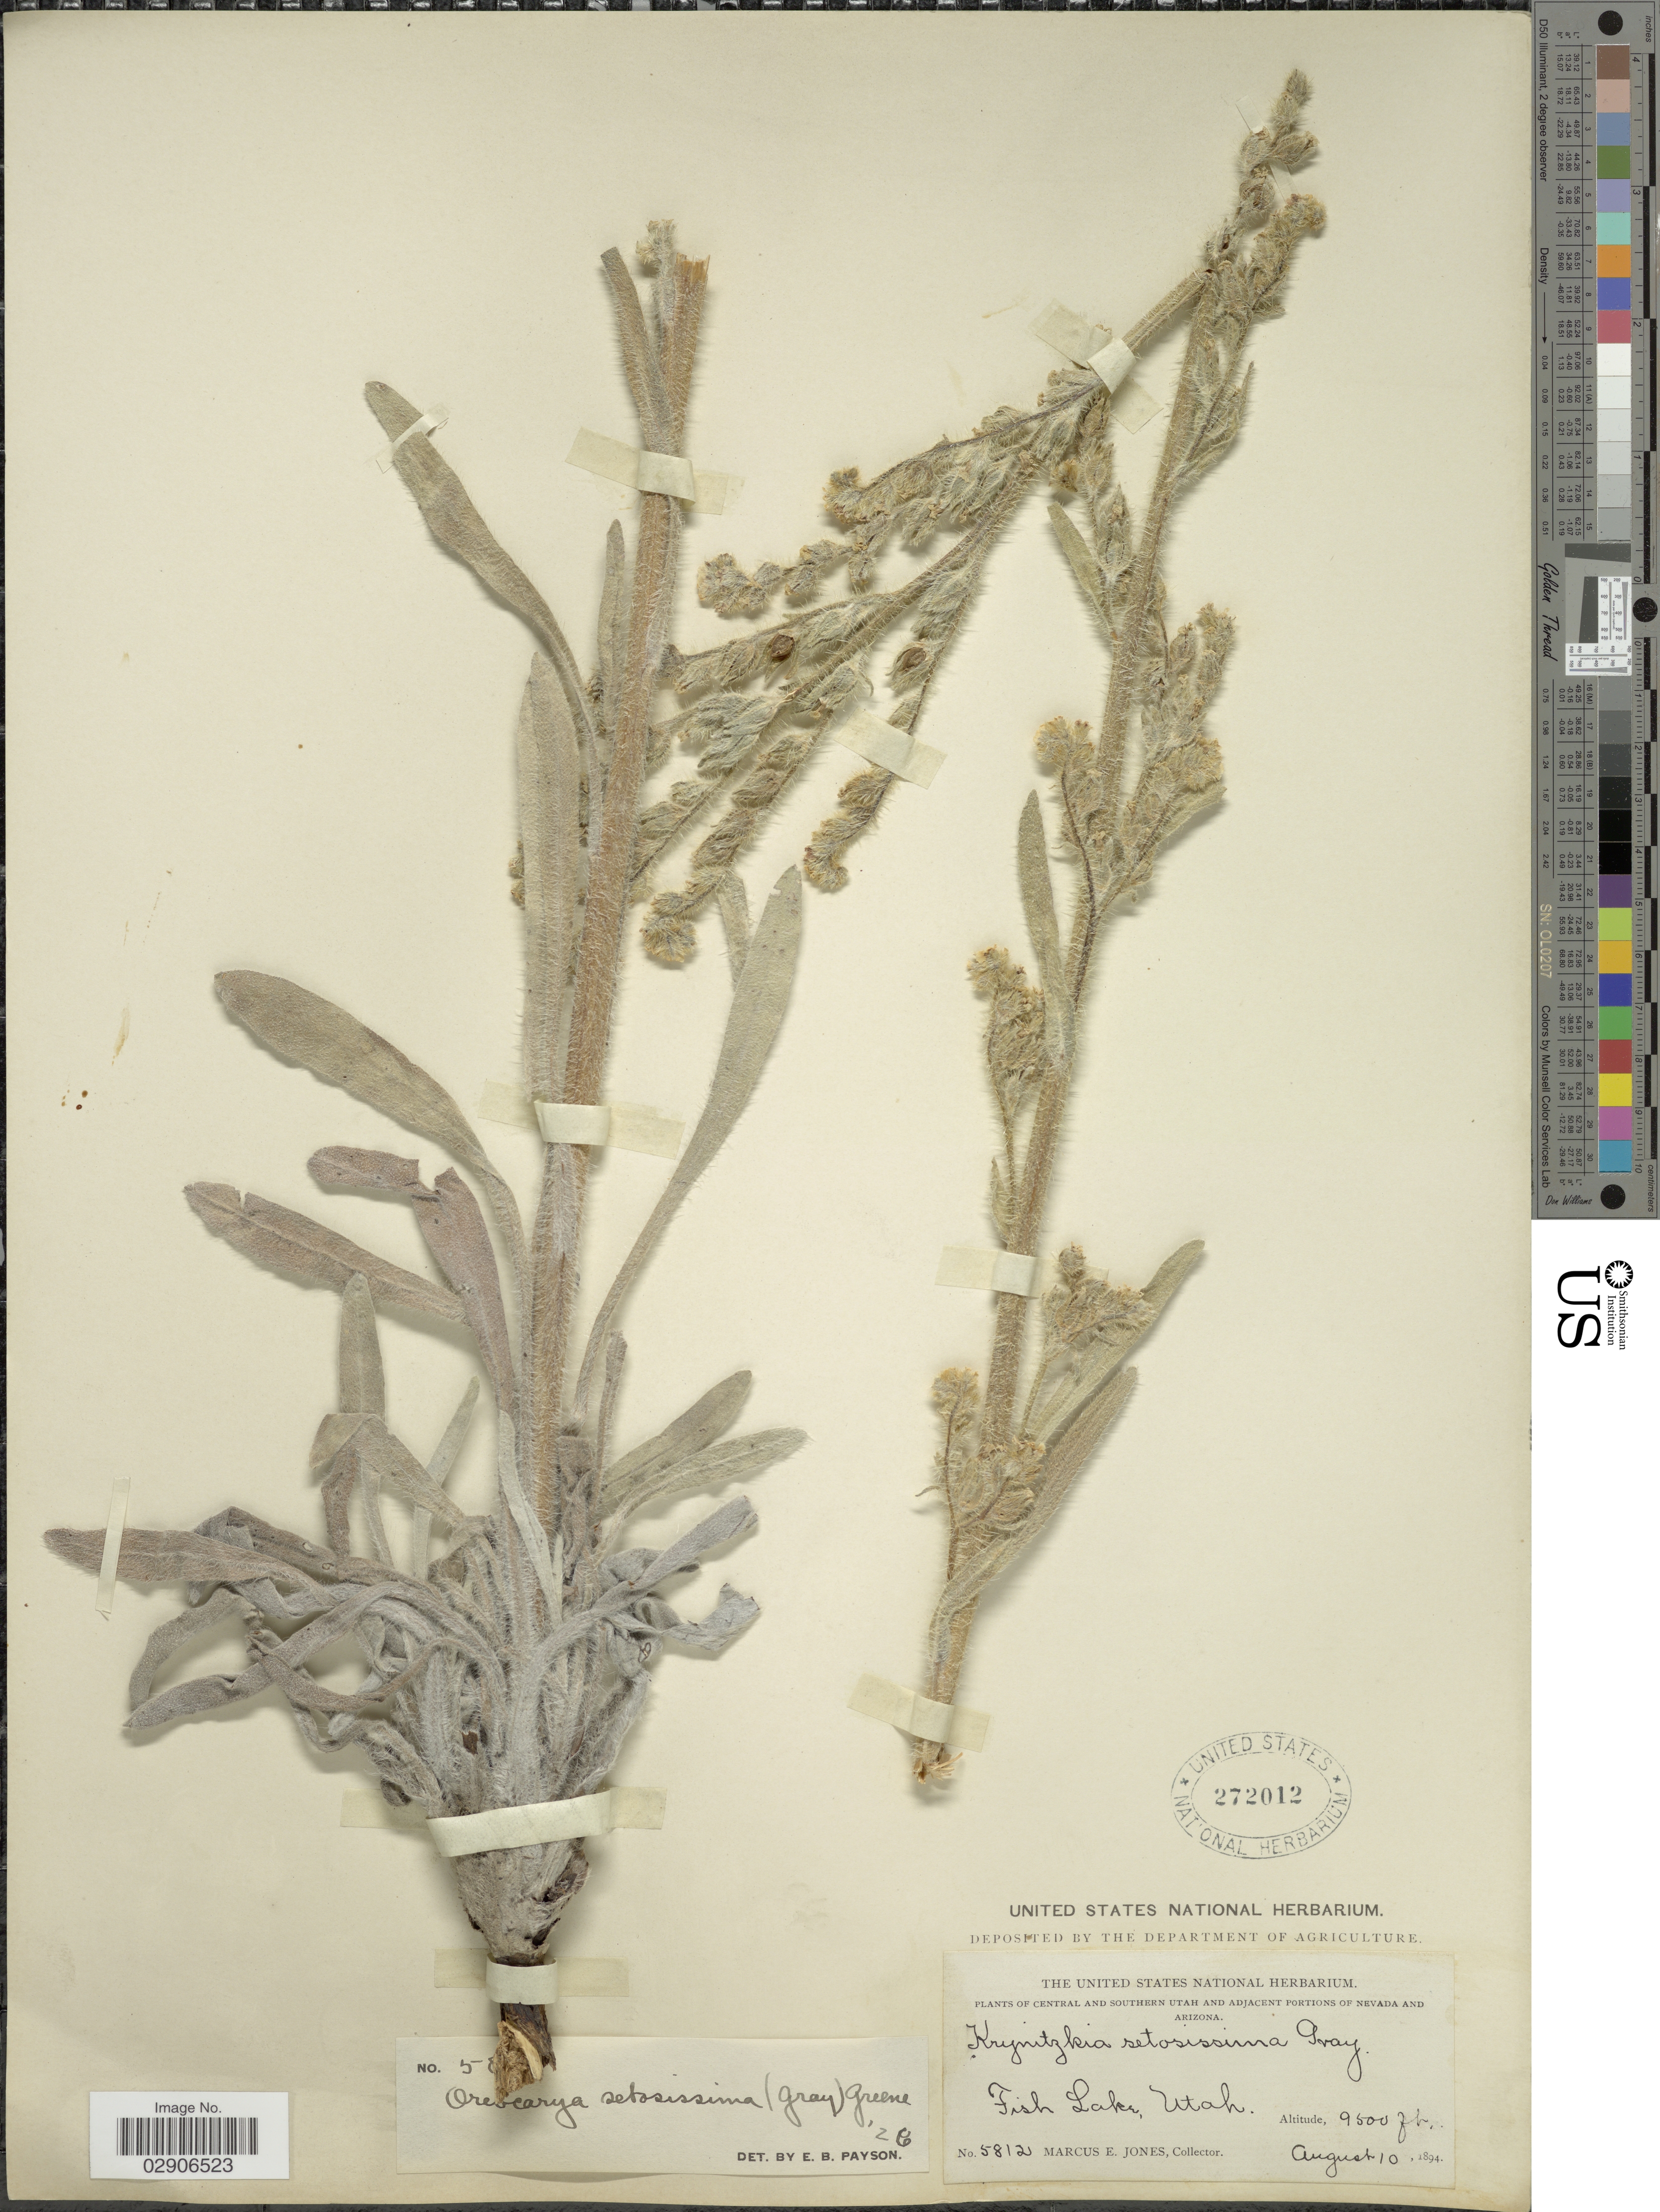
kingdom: Plantae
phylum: Tracheophyta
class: Magnoliopsida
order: Boraginales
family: Boraginaceae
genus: Oreocarya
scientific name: Oreocarya setosissima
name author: (A. Gray) Greene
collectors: M. E. Jones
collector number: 5812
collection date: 1894-08-10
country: United States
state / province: Utah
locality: Central and Southern Utah. Fish Lake.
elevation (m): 2896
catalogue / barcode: US 272012